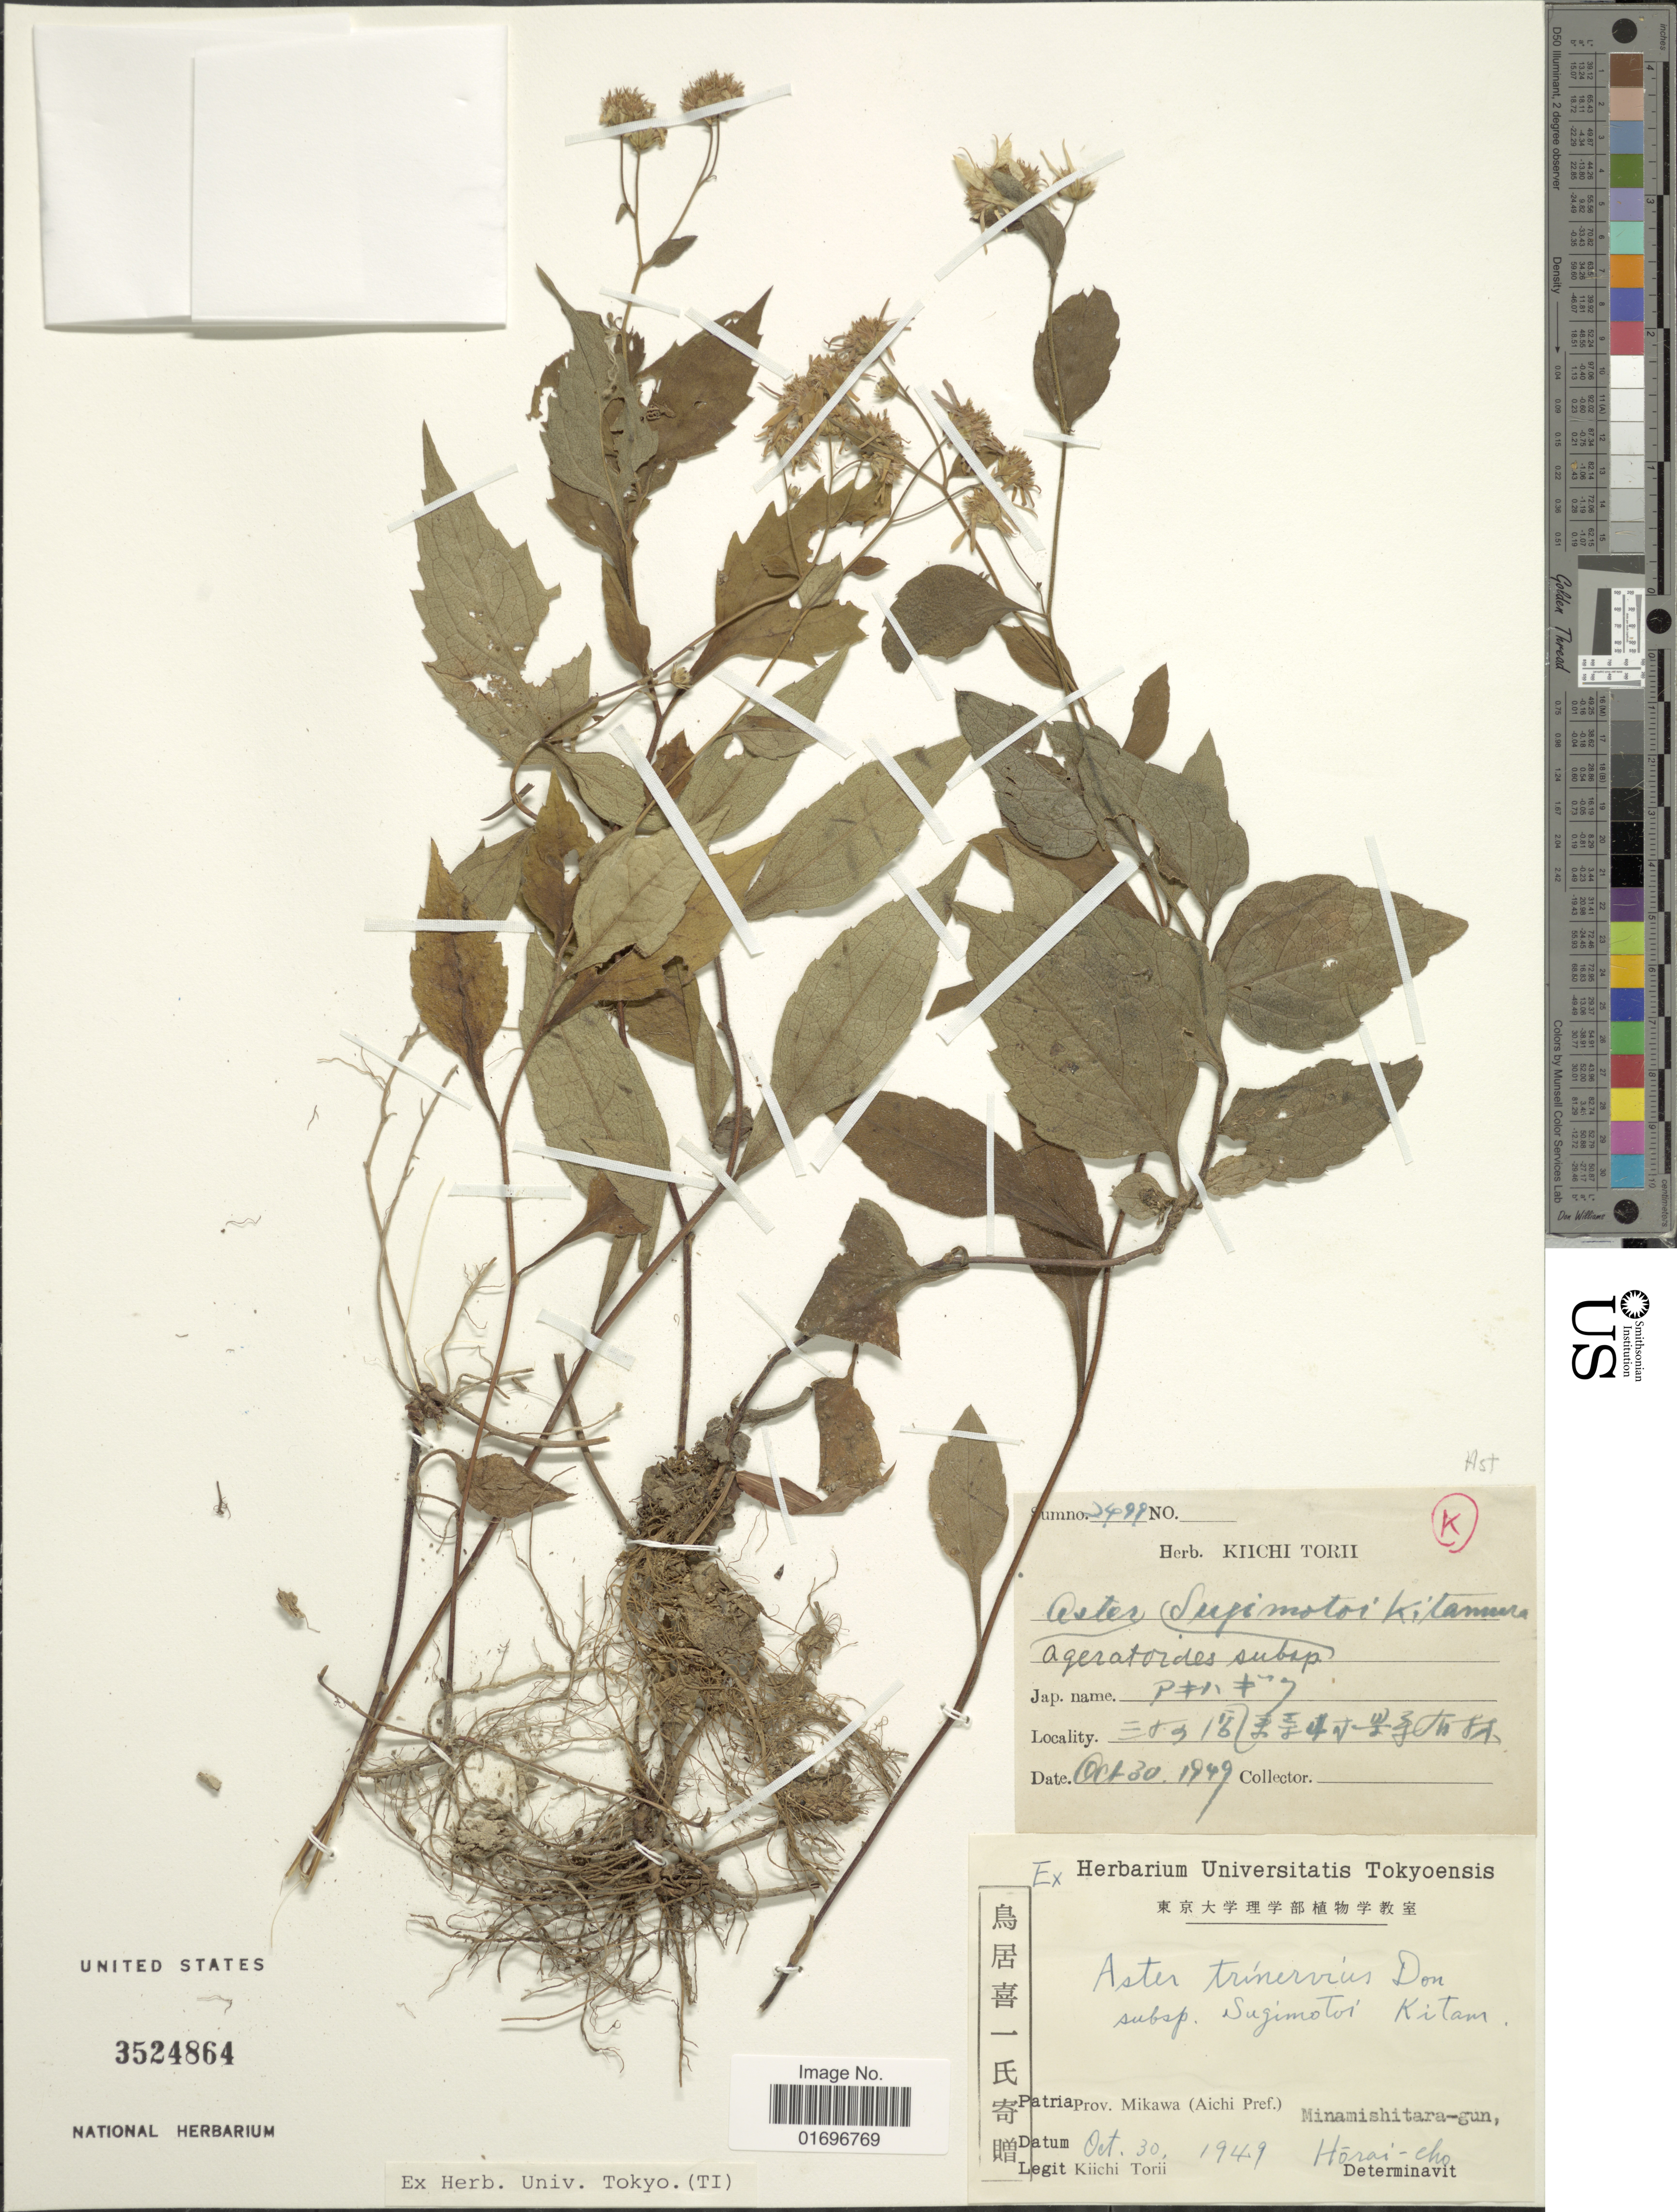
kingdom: Plantae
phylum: Tracheophyta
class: Magnoliopsida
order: Asterales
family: Asteraceae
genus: Aster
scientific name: Aster ageratoides subsp. sugimotoi Kitam. subsp. nov. ined.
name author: Turcz.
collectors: K. Torii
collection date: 1949-10-30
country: Japan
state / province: Aiti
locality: Prov. Mikawa (Aichi Pref.) Minamishitara-gun, Hörai-cho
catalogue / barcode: US 3524864